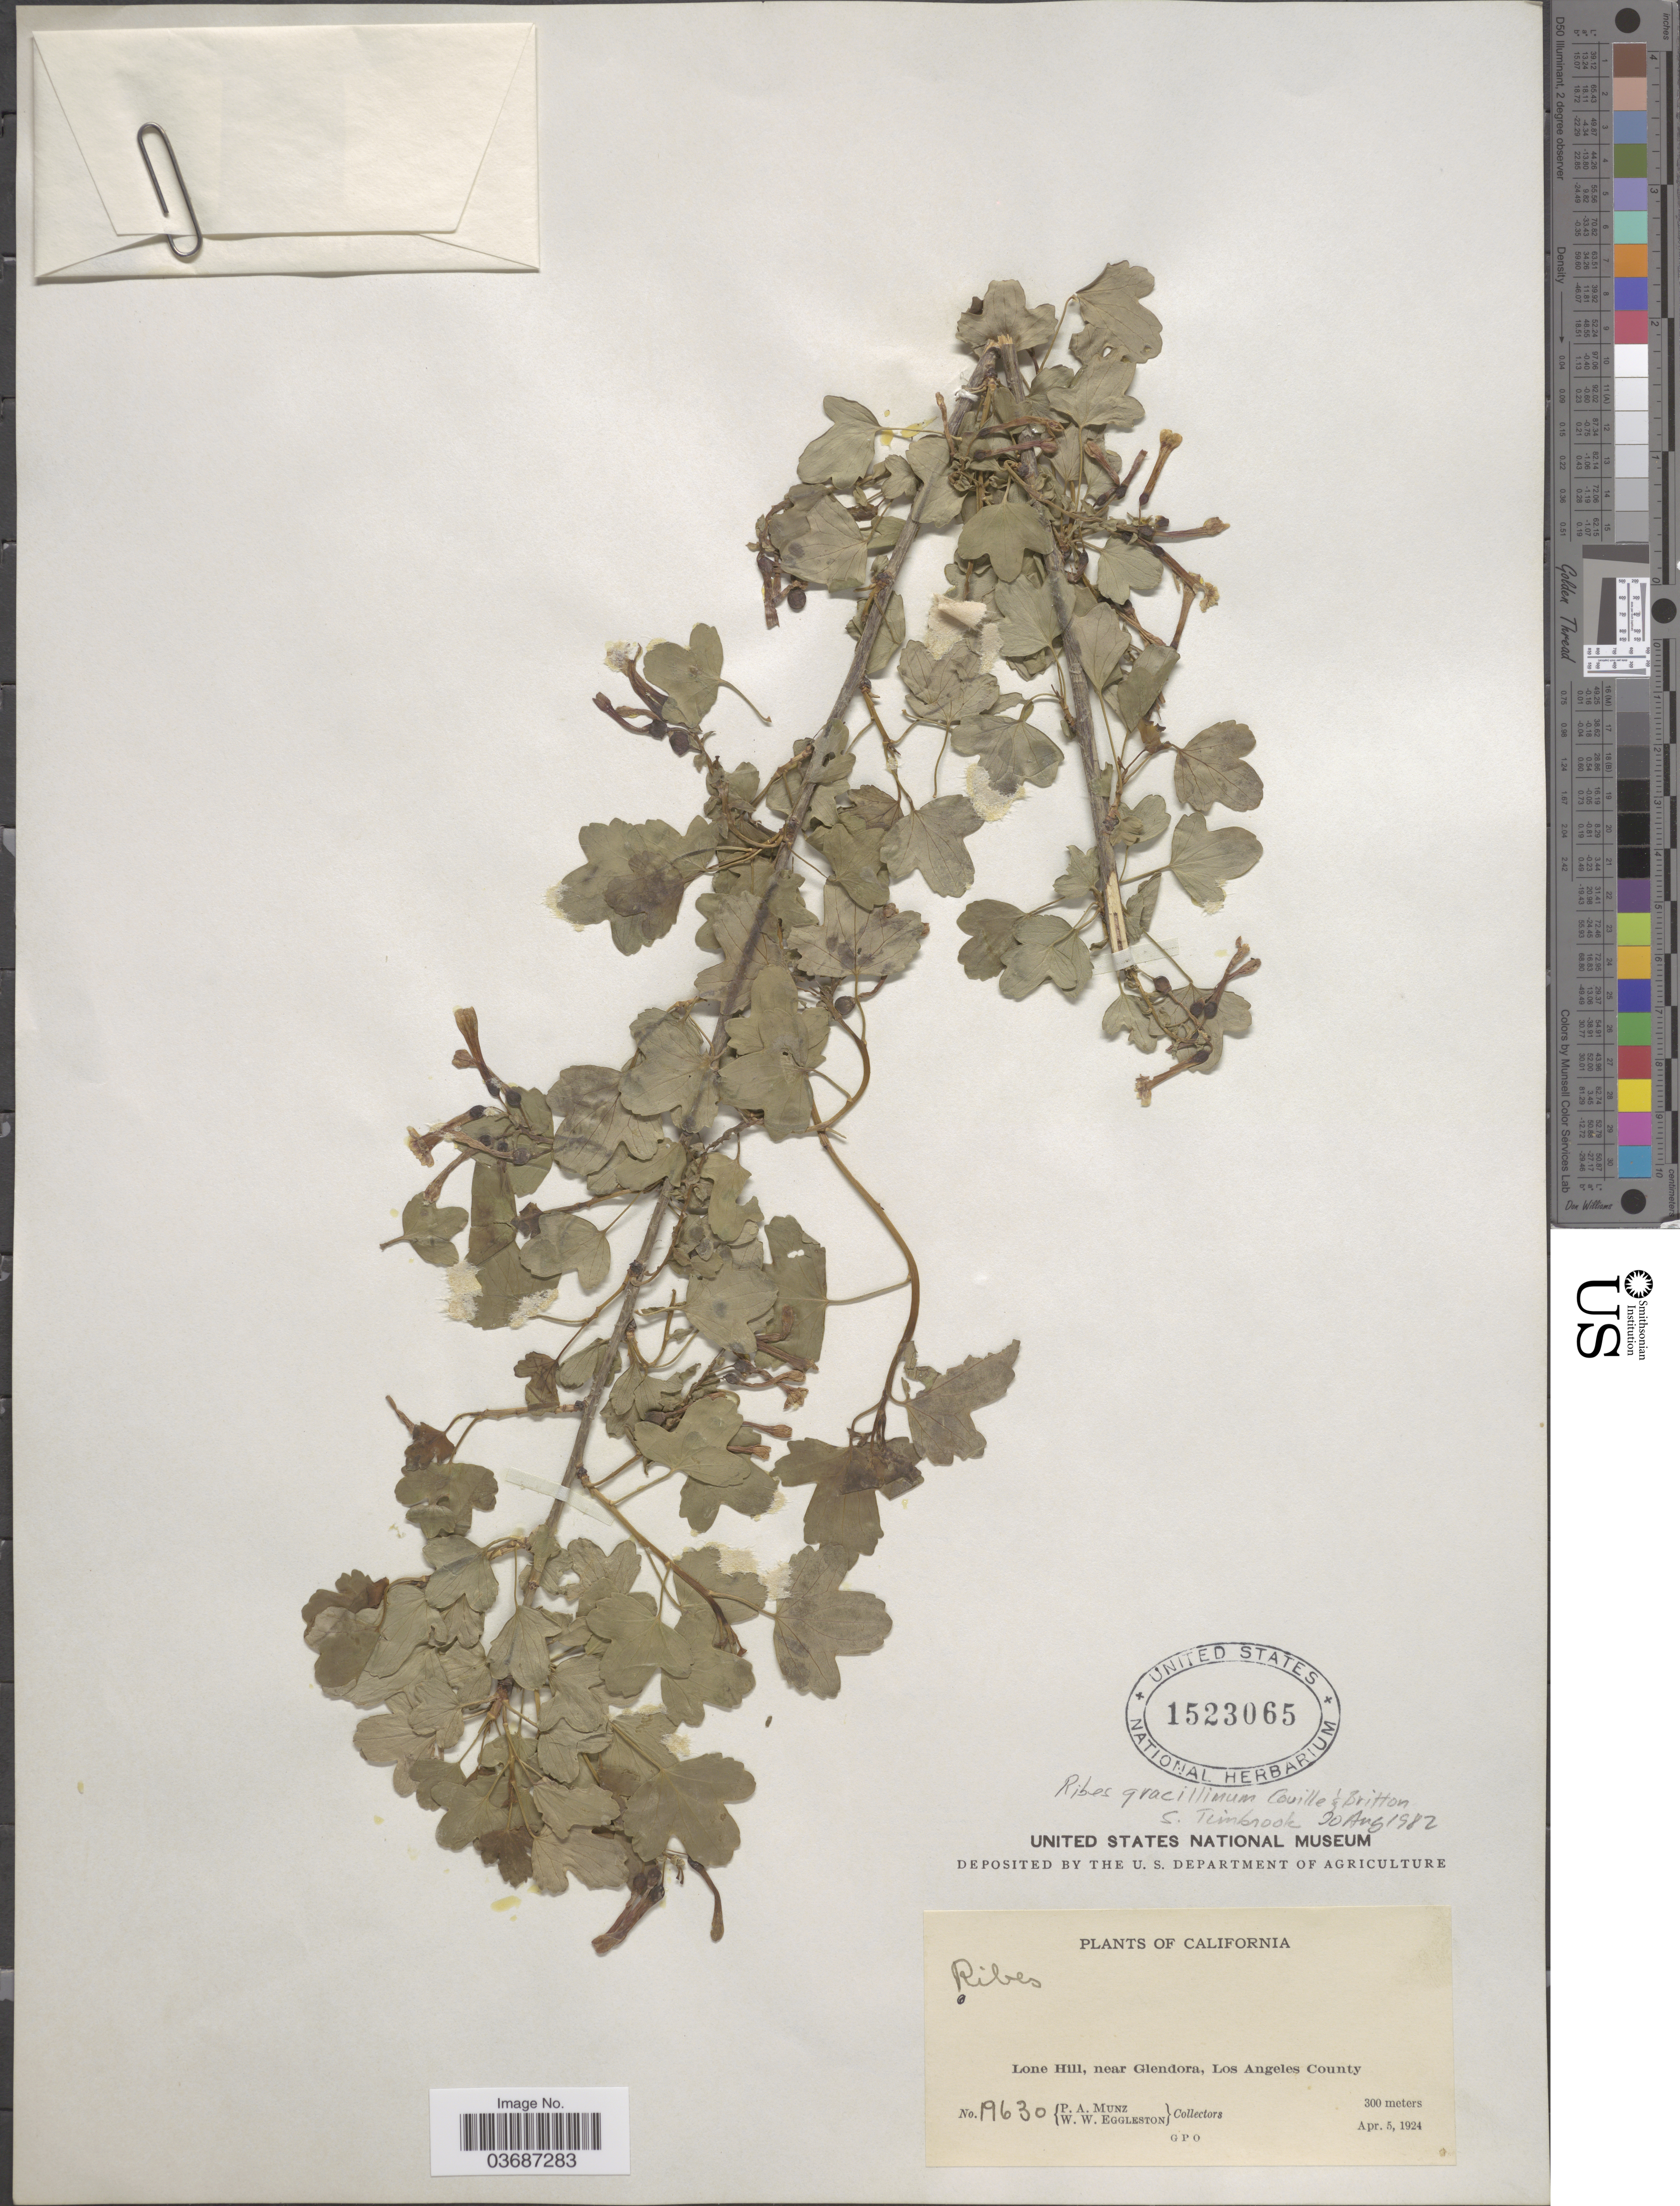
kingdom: Plantae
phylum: Tracheophyta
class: Magnoliopsida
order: Saxifragales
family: Grossulariaceae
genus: Ribes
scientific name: Ribes gracillimum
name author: Coville & Britton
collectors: P. A. Munz & W. W. Eggleston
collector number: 19630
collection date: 1924-04-05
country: United States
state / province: California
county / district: Los Angeles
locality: Lone Hill, near Glendora, Los Angeles County.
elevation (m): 300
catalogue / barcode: US 1523065